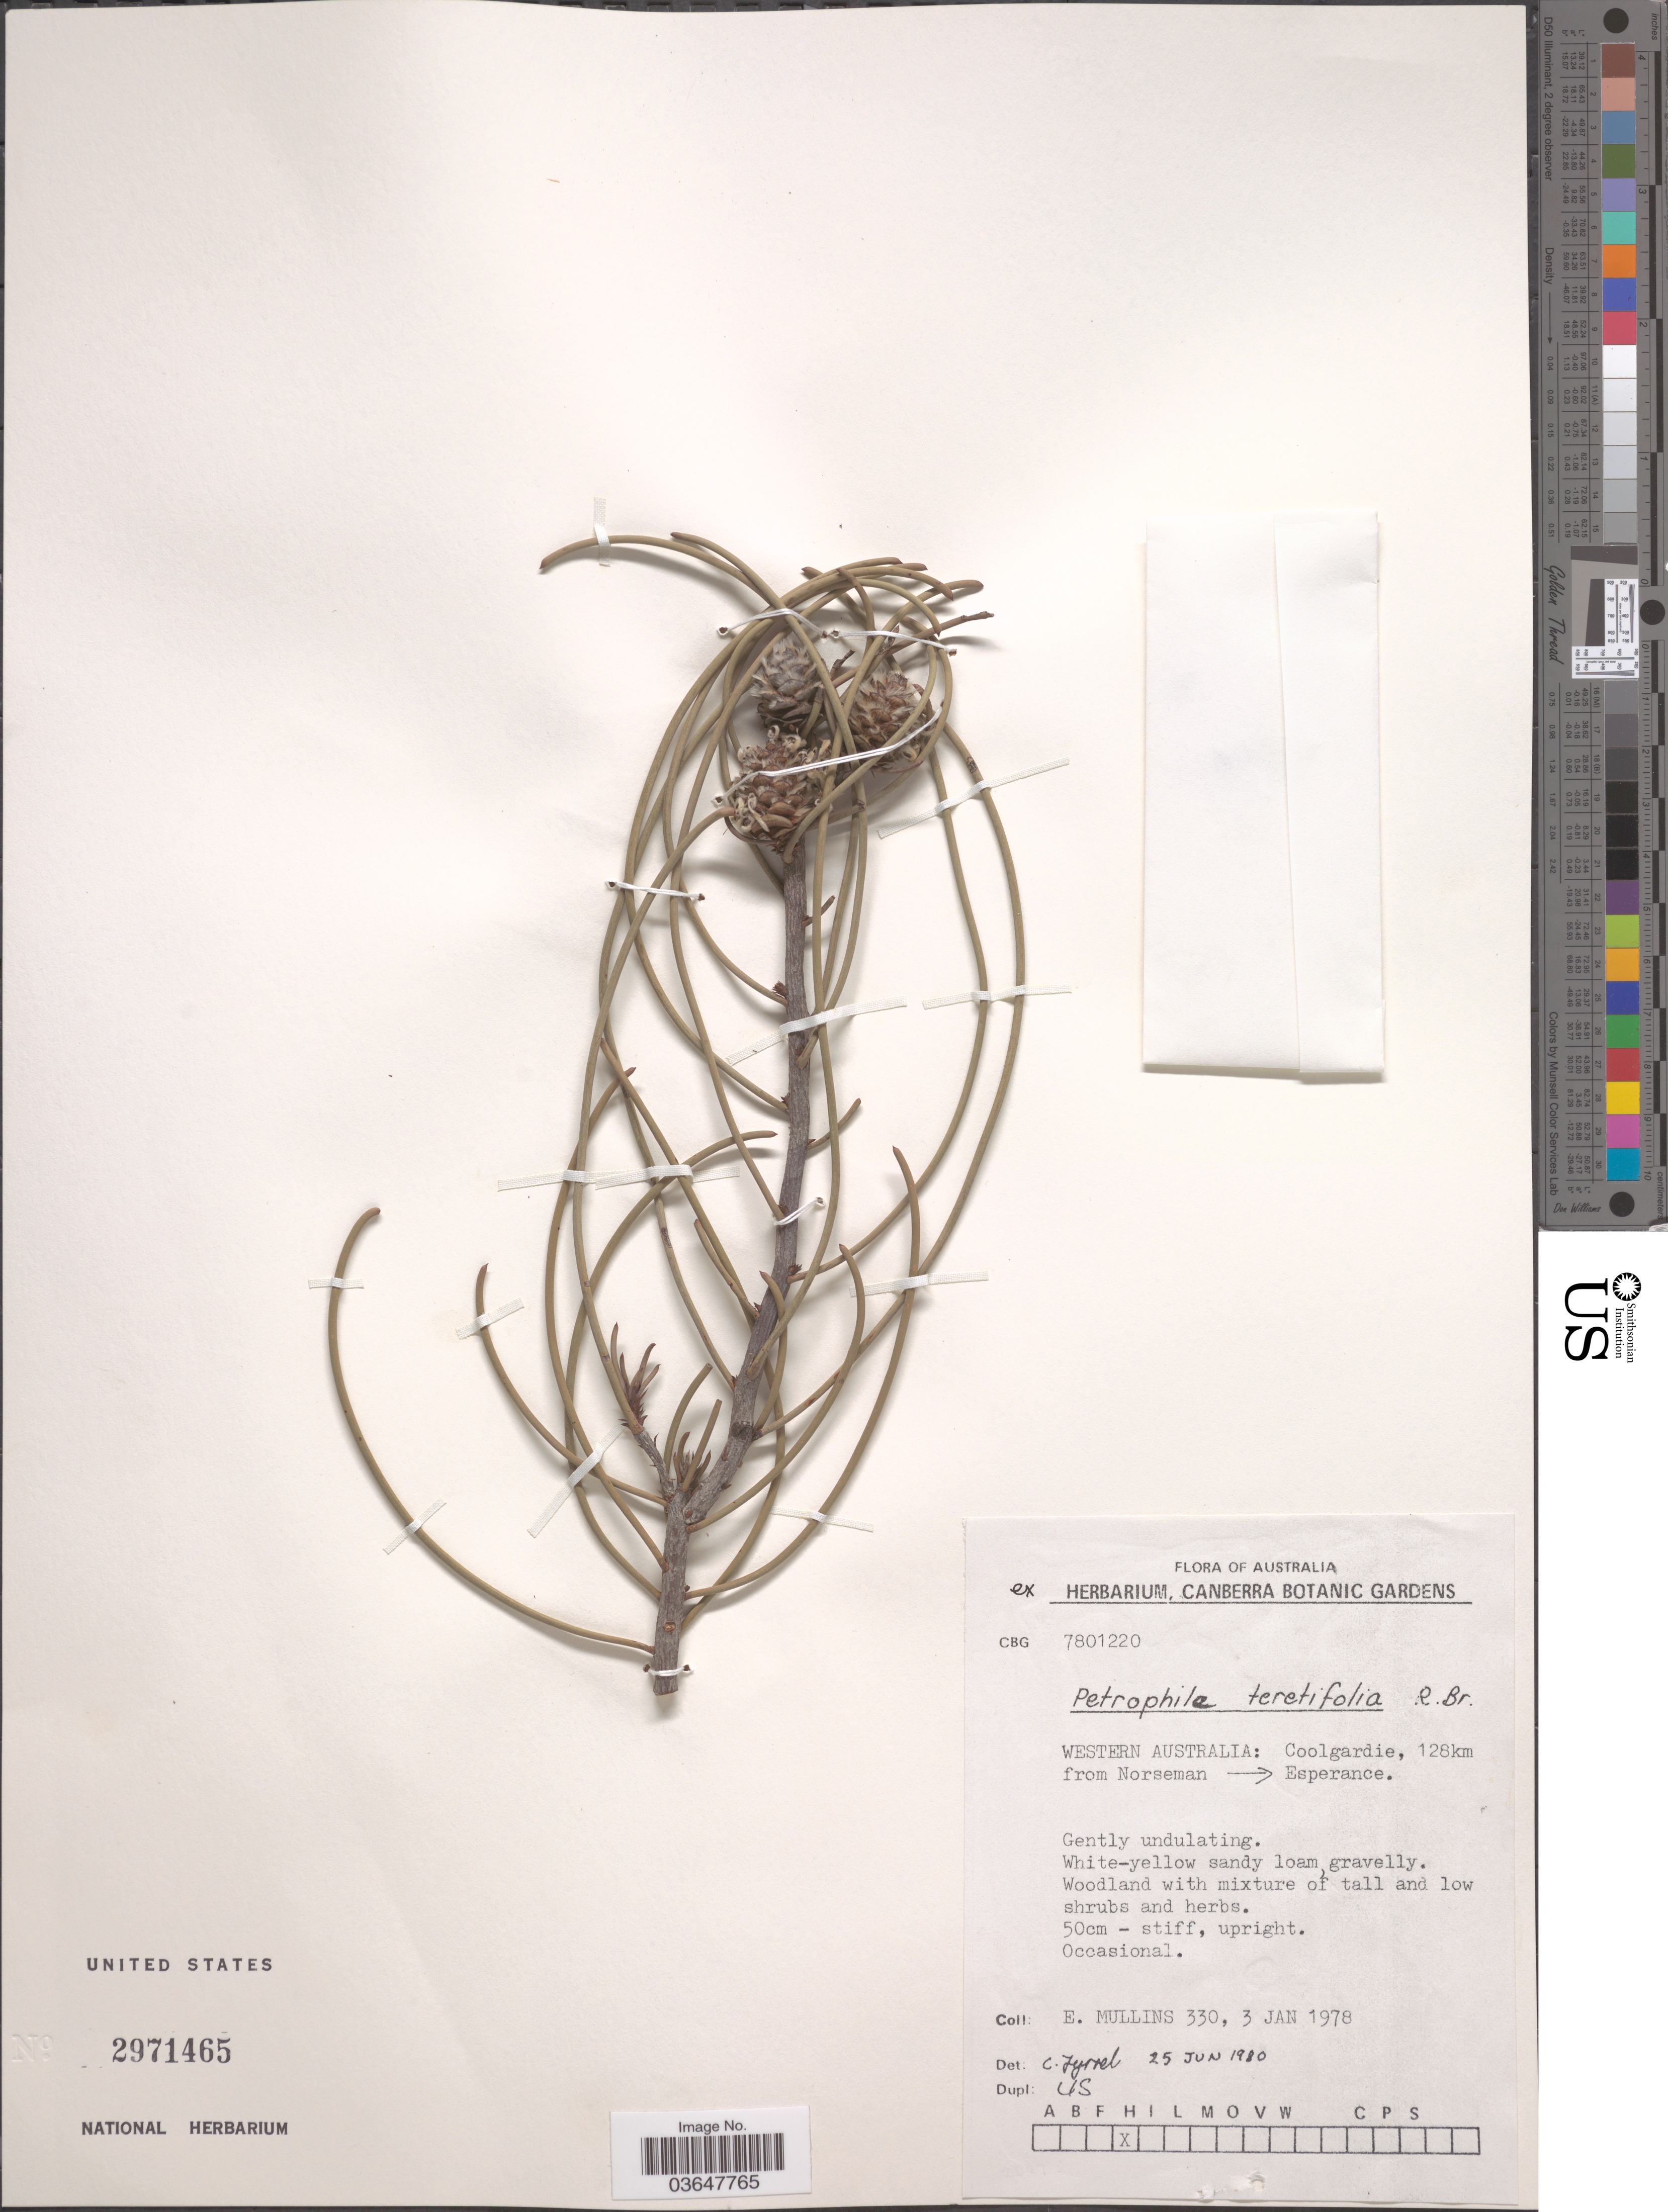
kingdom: Plantae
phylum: Tracheophyta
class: Magnoliopsida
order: Proteales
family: Proteaceae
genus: Petrophile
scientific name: Petrophile teretifolia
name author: R. Br.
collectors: E. Mullins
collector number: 330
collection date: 1978-01-03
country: Australia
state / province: Western Australia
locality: Coolgardie, 128 km from Norseman - Esperance.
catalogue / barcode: US 2971465